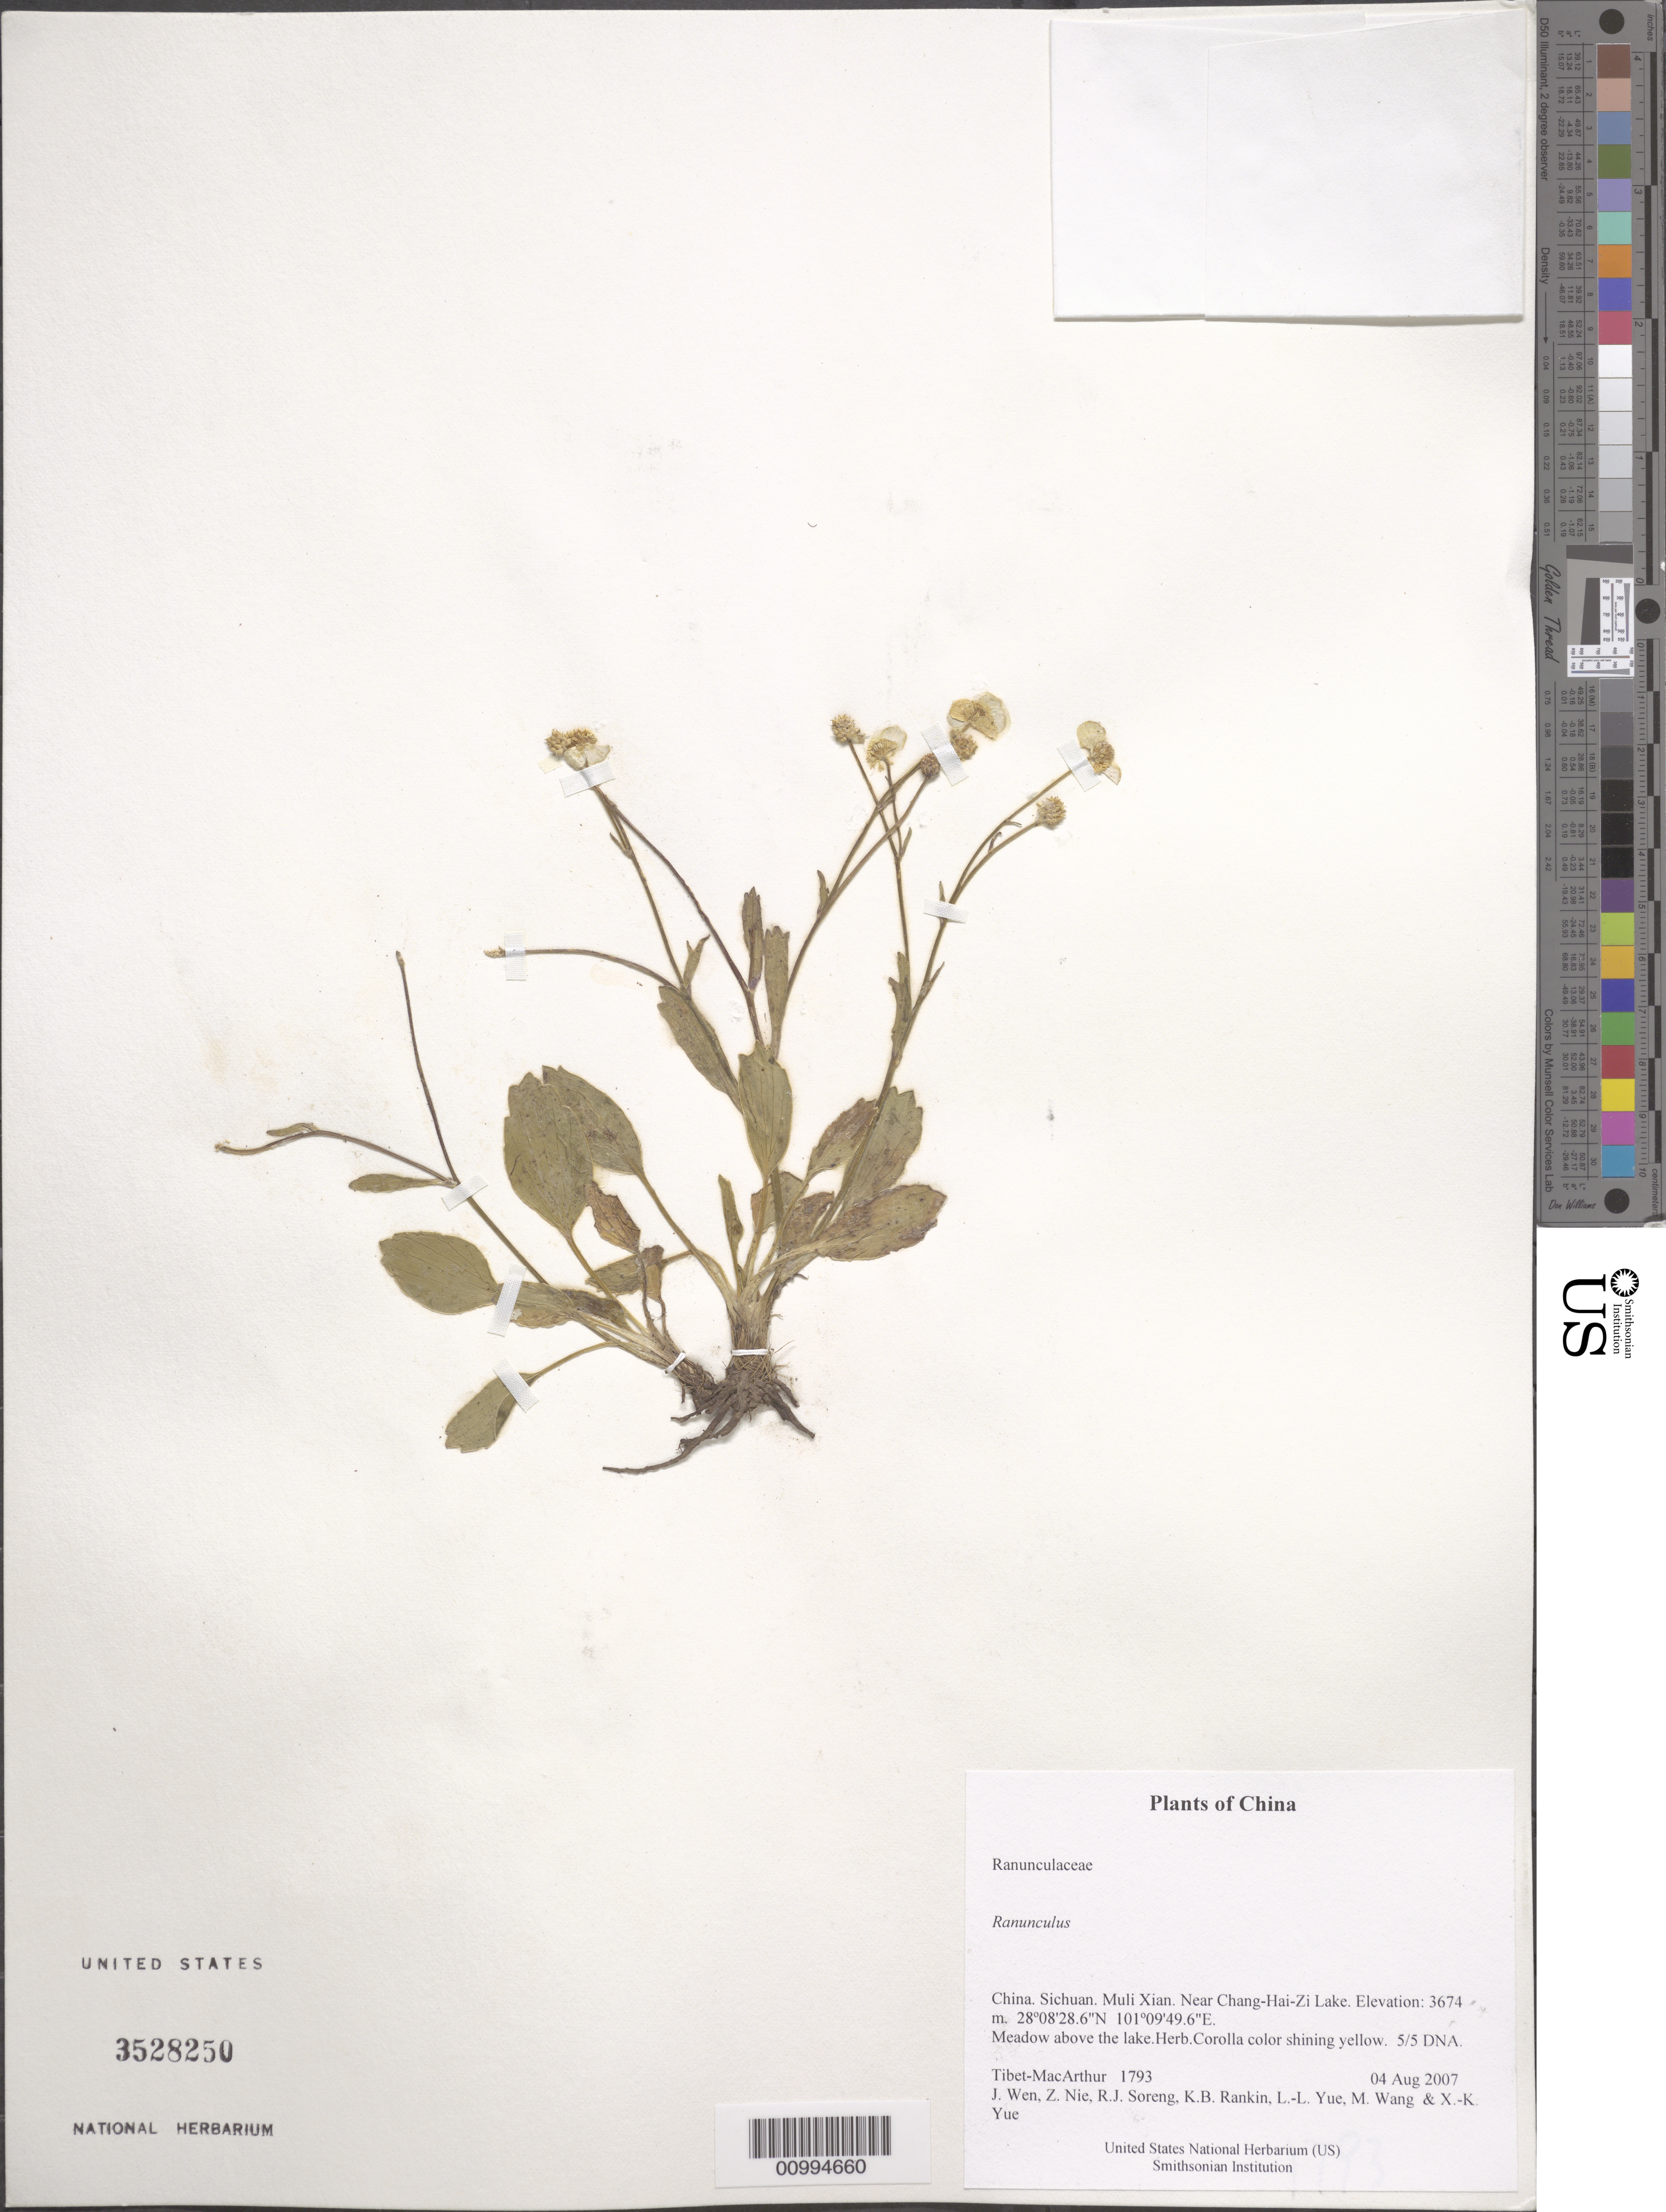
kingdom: Plantae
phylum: Tracheophyta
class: Magnoliopsida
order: Ranunculales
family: Ranunculaceae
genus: Ranunculus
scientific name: Ranunculus sp.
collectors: Tibet-MacArthur, J. Wen, Z. Nie, R. J. Soreng, K. Rankin, L. Yue, M. Wang & X. Yue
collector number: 1793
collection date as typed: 04 Aug 2007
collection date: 2007-08-04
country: China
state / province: Sichuan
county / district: Muli Xian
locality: Near Chang-Hai-Zi Lake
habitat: Meadow above the lake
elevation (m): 3674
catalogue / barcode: US 3528250